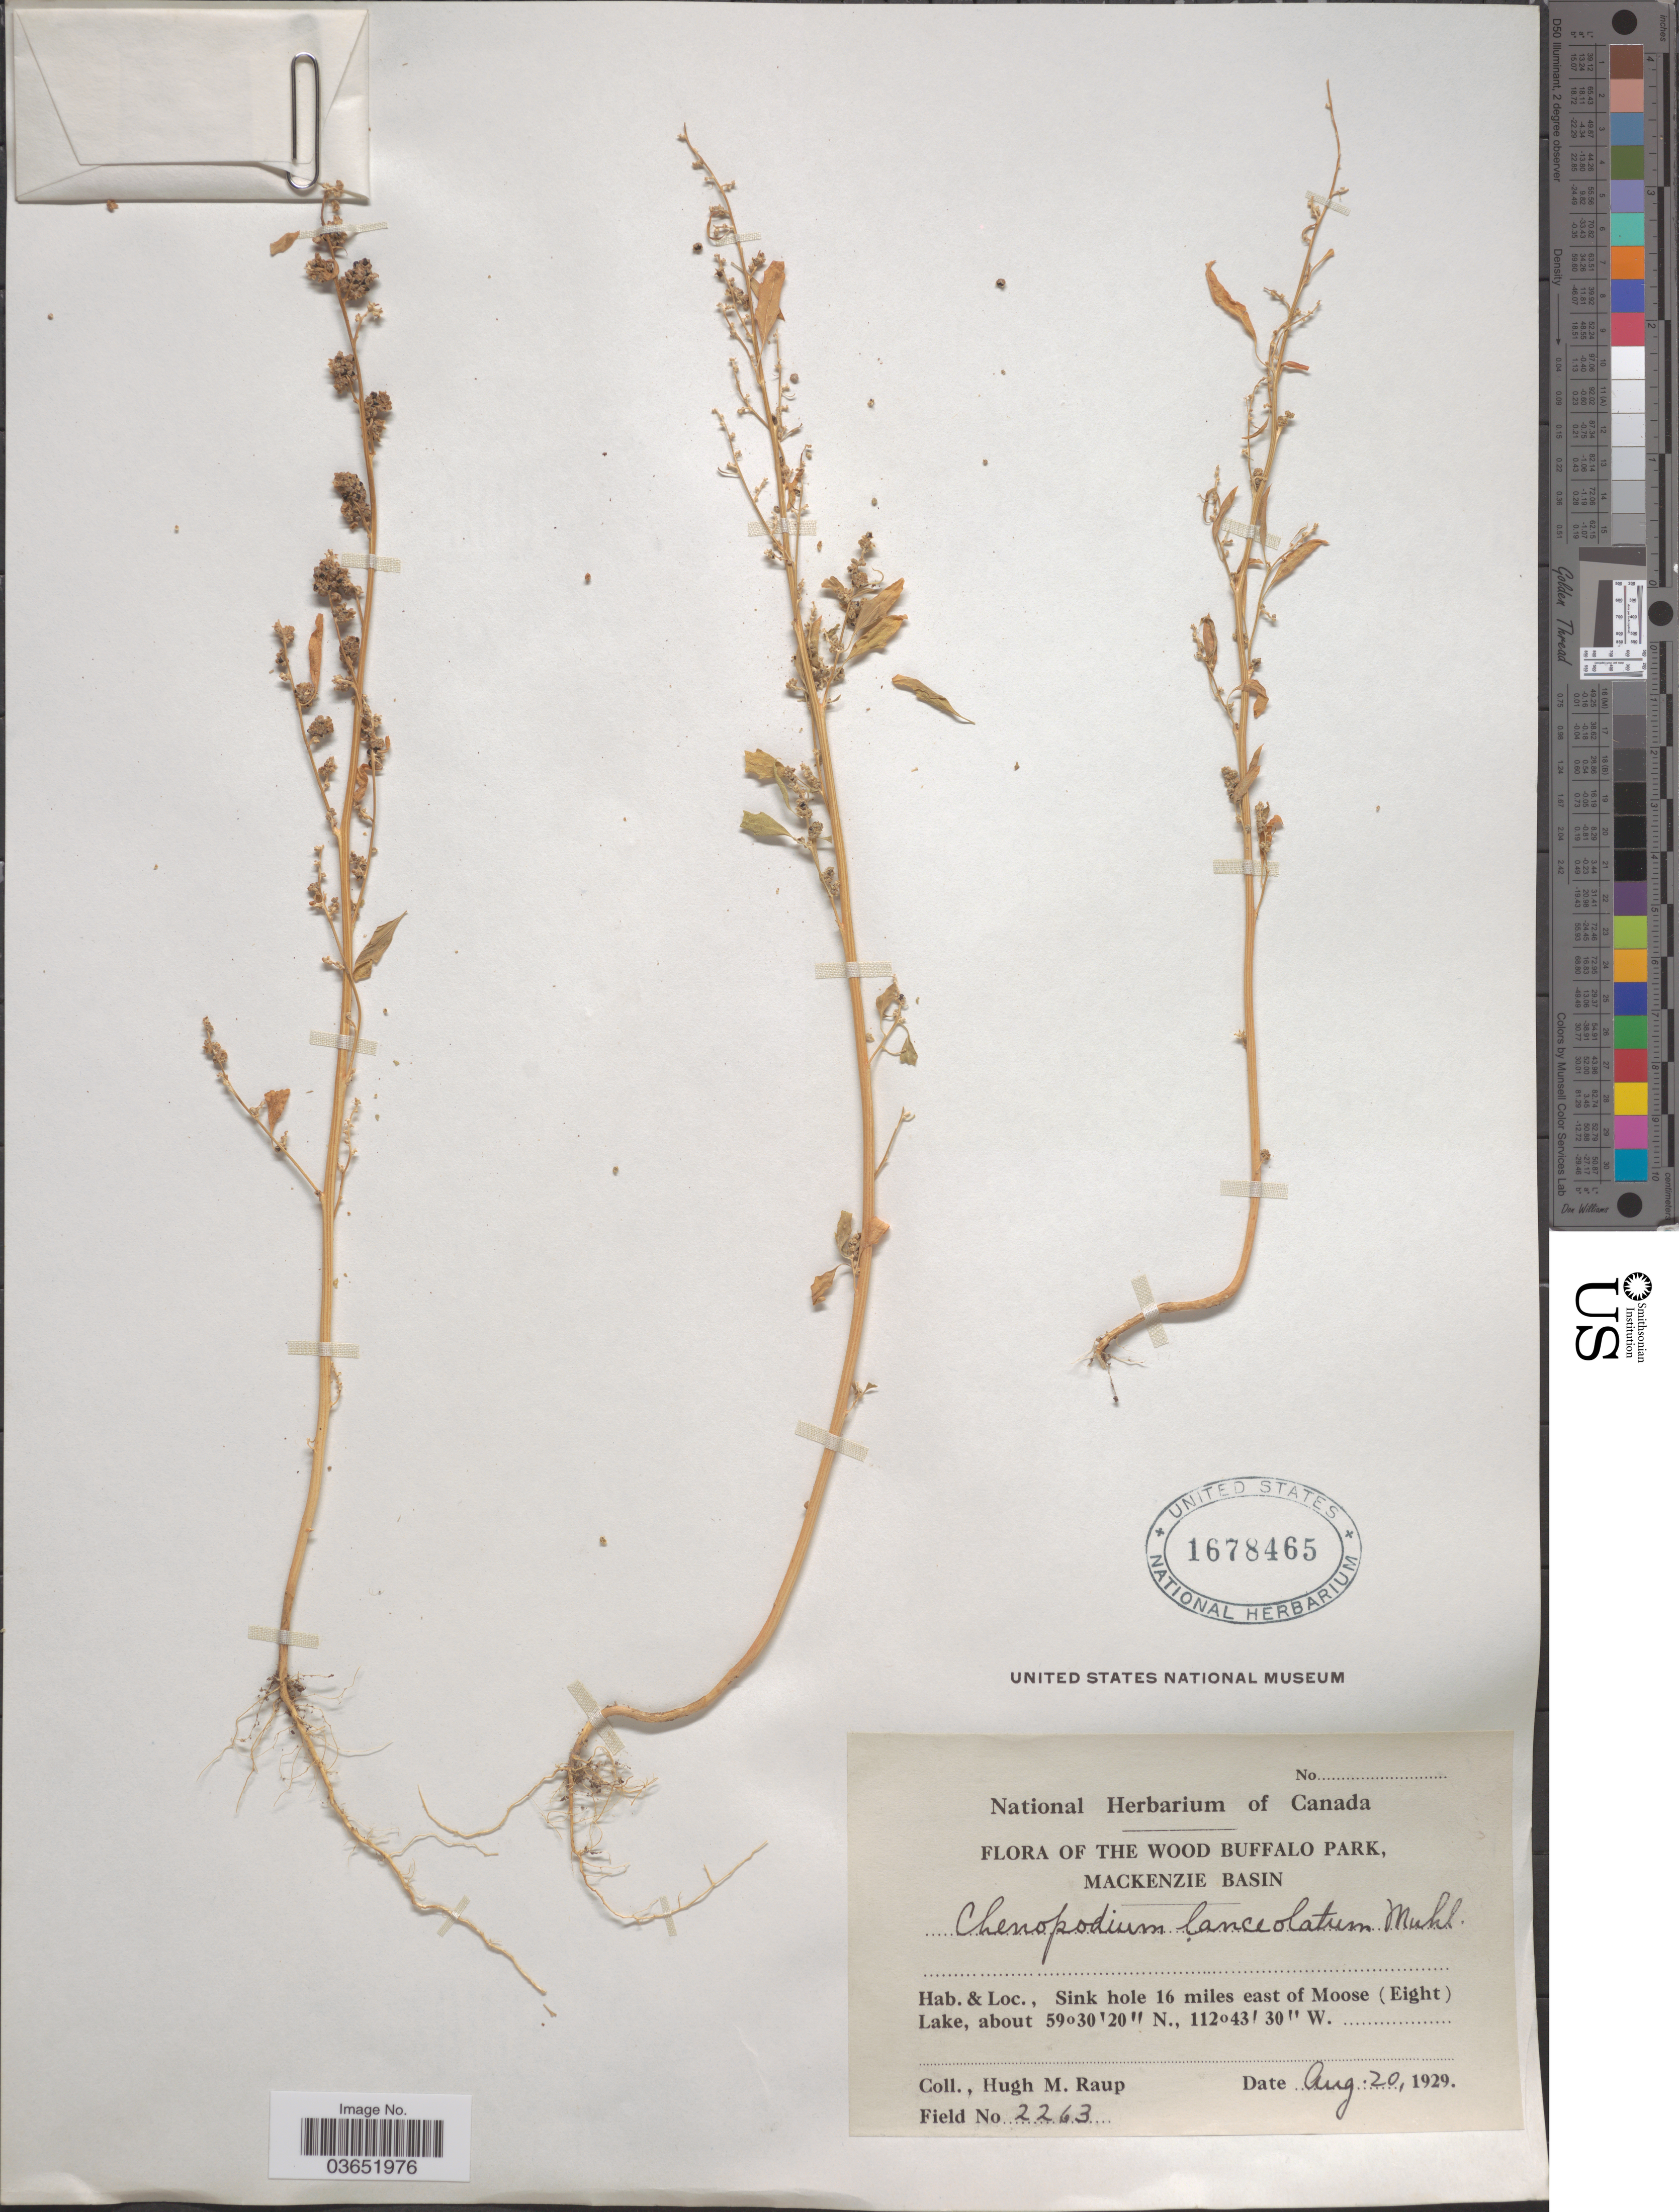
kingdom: Plantae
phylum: Tracheophyta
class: Magnoliopsida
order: Caryophyllales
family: Amaranthaceae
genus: Chenopodium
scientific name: Chenopodium album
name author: L.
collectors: H. Raup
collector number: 2263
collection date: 1929-08-20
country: Canada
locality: Wood Buffalo Park. Mackenzie Basin. Sink hole 16 miles east of Moose (Eight) Lake.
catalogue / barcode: US 1678465